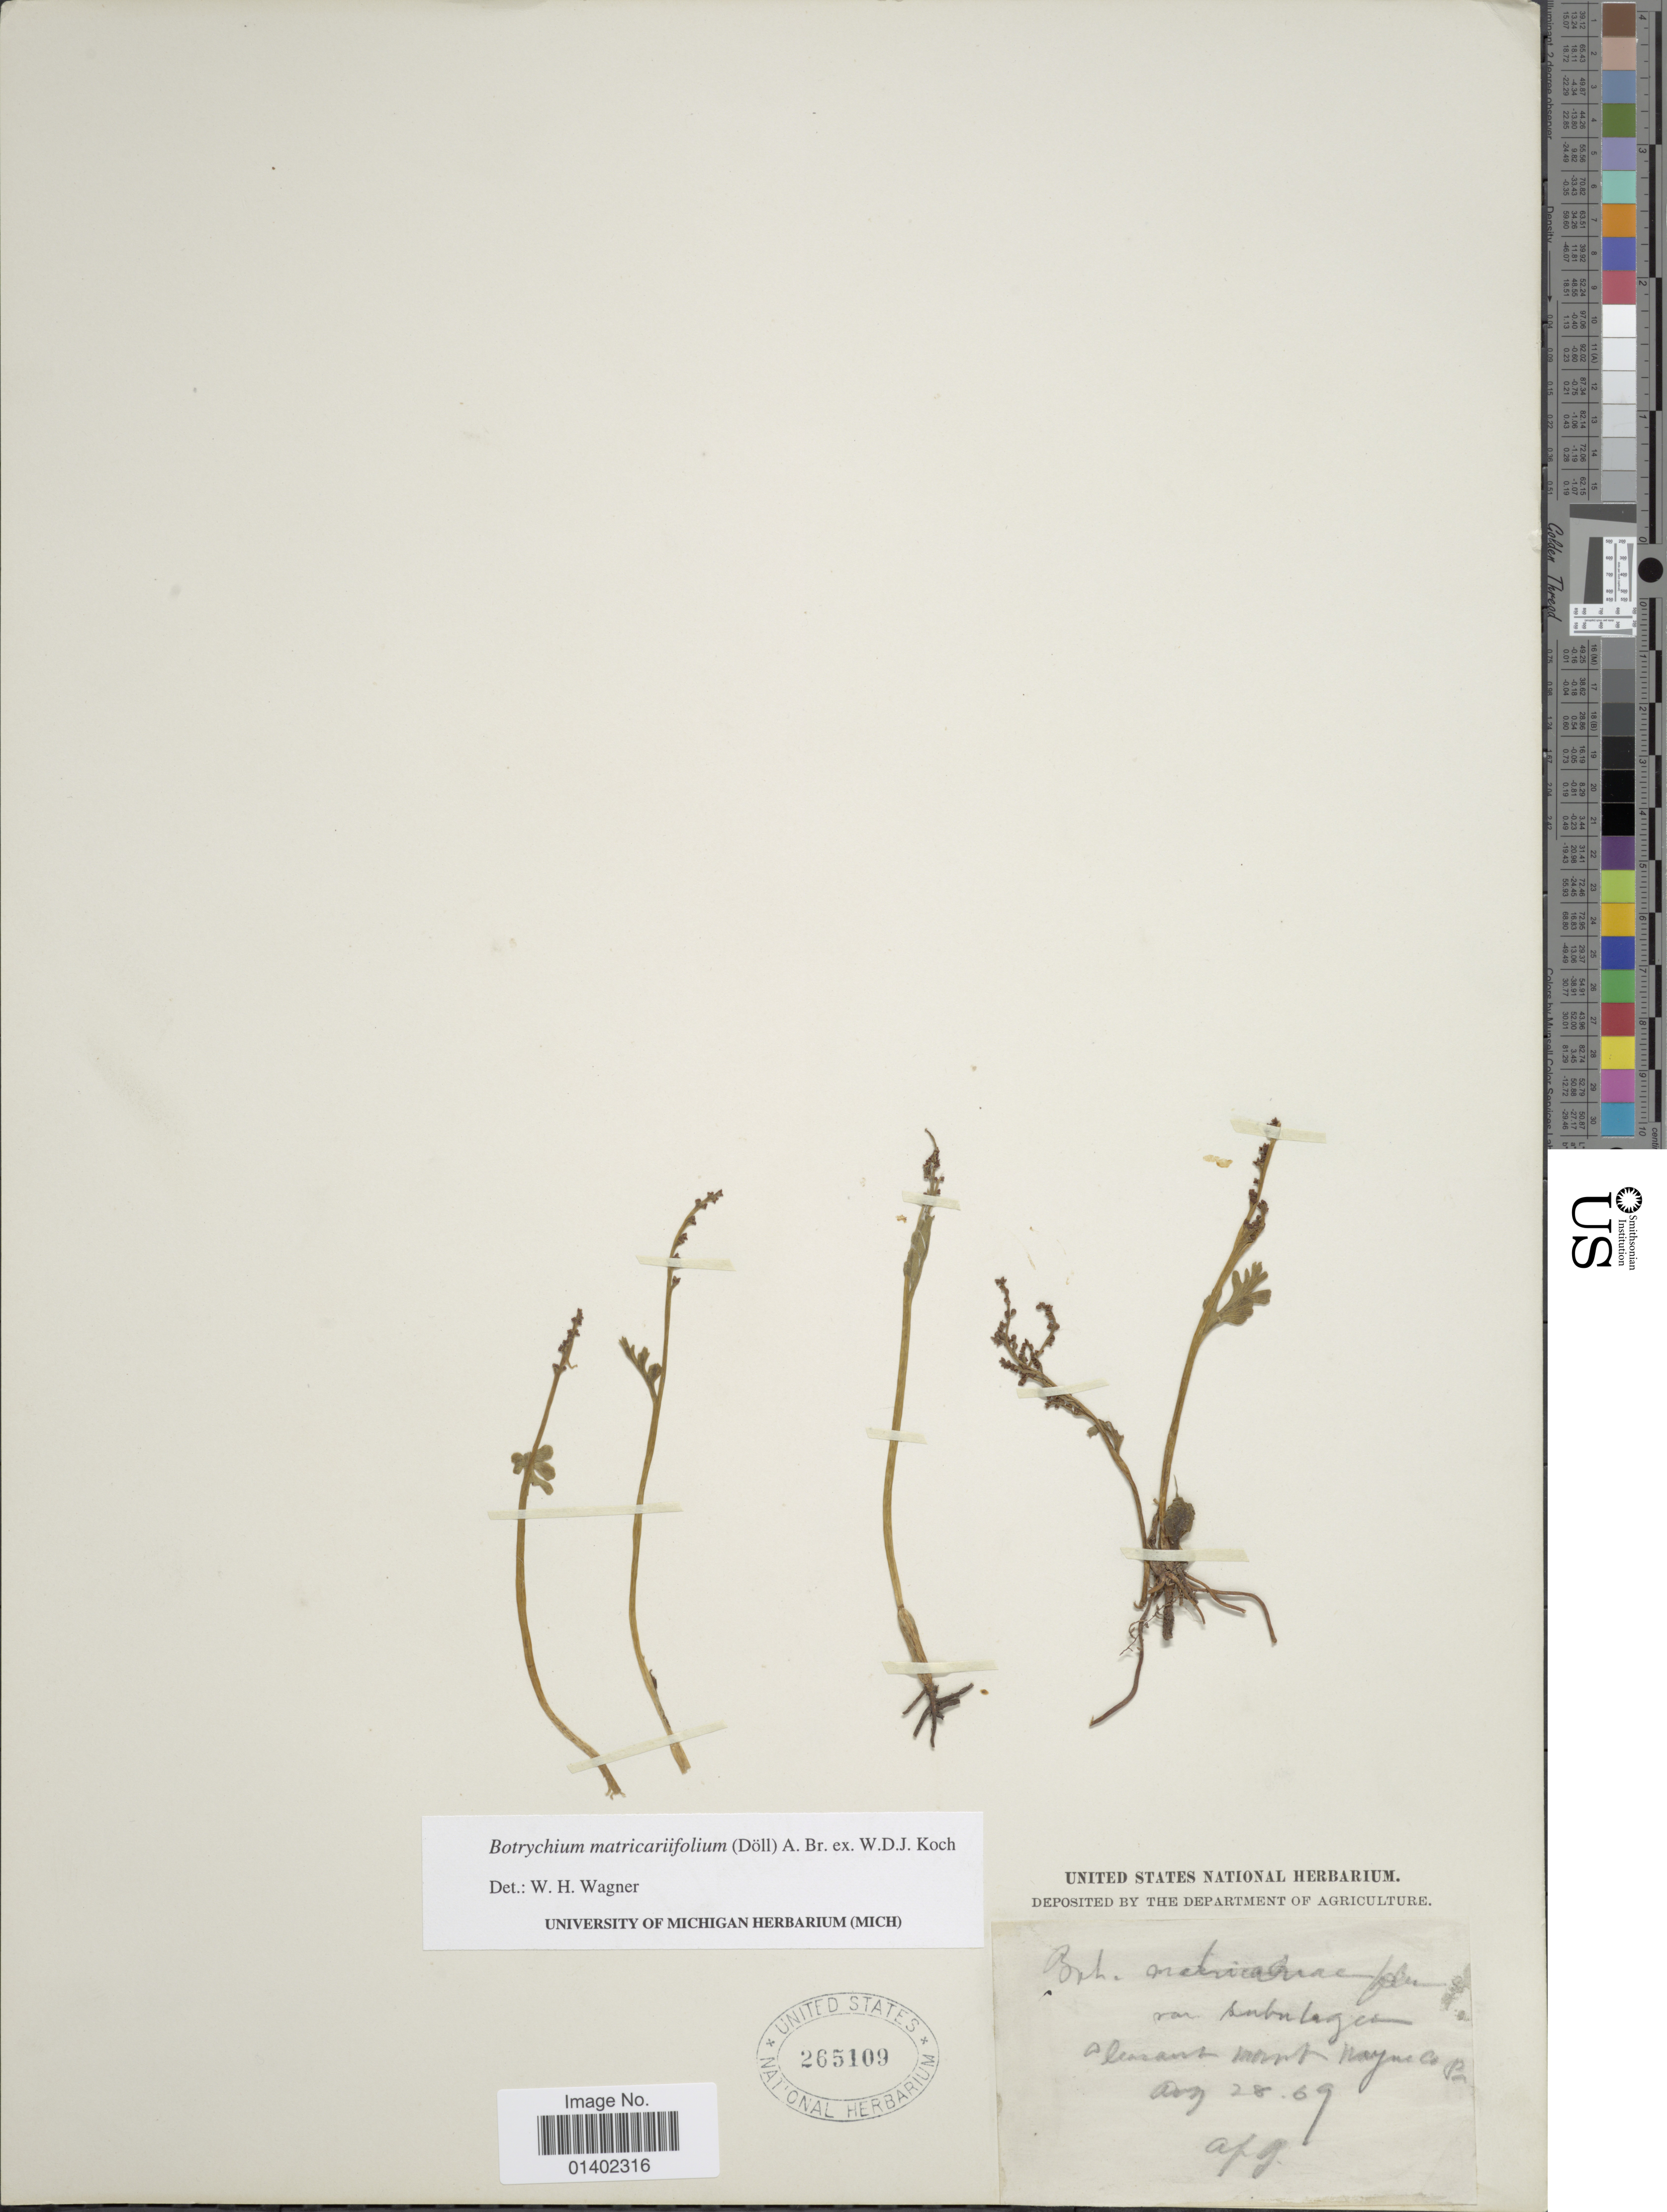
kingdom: Plantae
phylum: Tracheophyta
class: Polypodiopsida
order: Ophioglossales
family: Ophioglossaceae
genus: Botrychium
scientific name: Botrychium matricariifolium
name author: (A. Braun ex Dowell) A. Braun ex Koch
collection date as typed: Transcribed d/m/y: 28/8/9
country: United States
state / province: Pennsylvania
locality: Versant mount Naybe Co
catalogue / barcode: US 265109